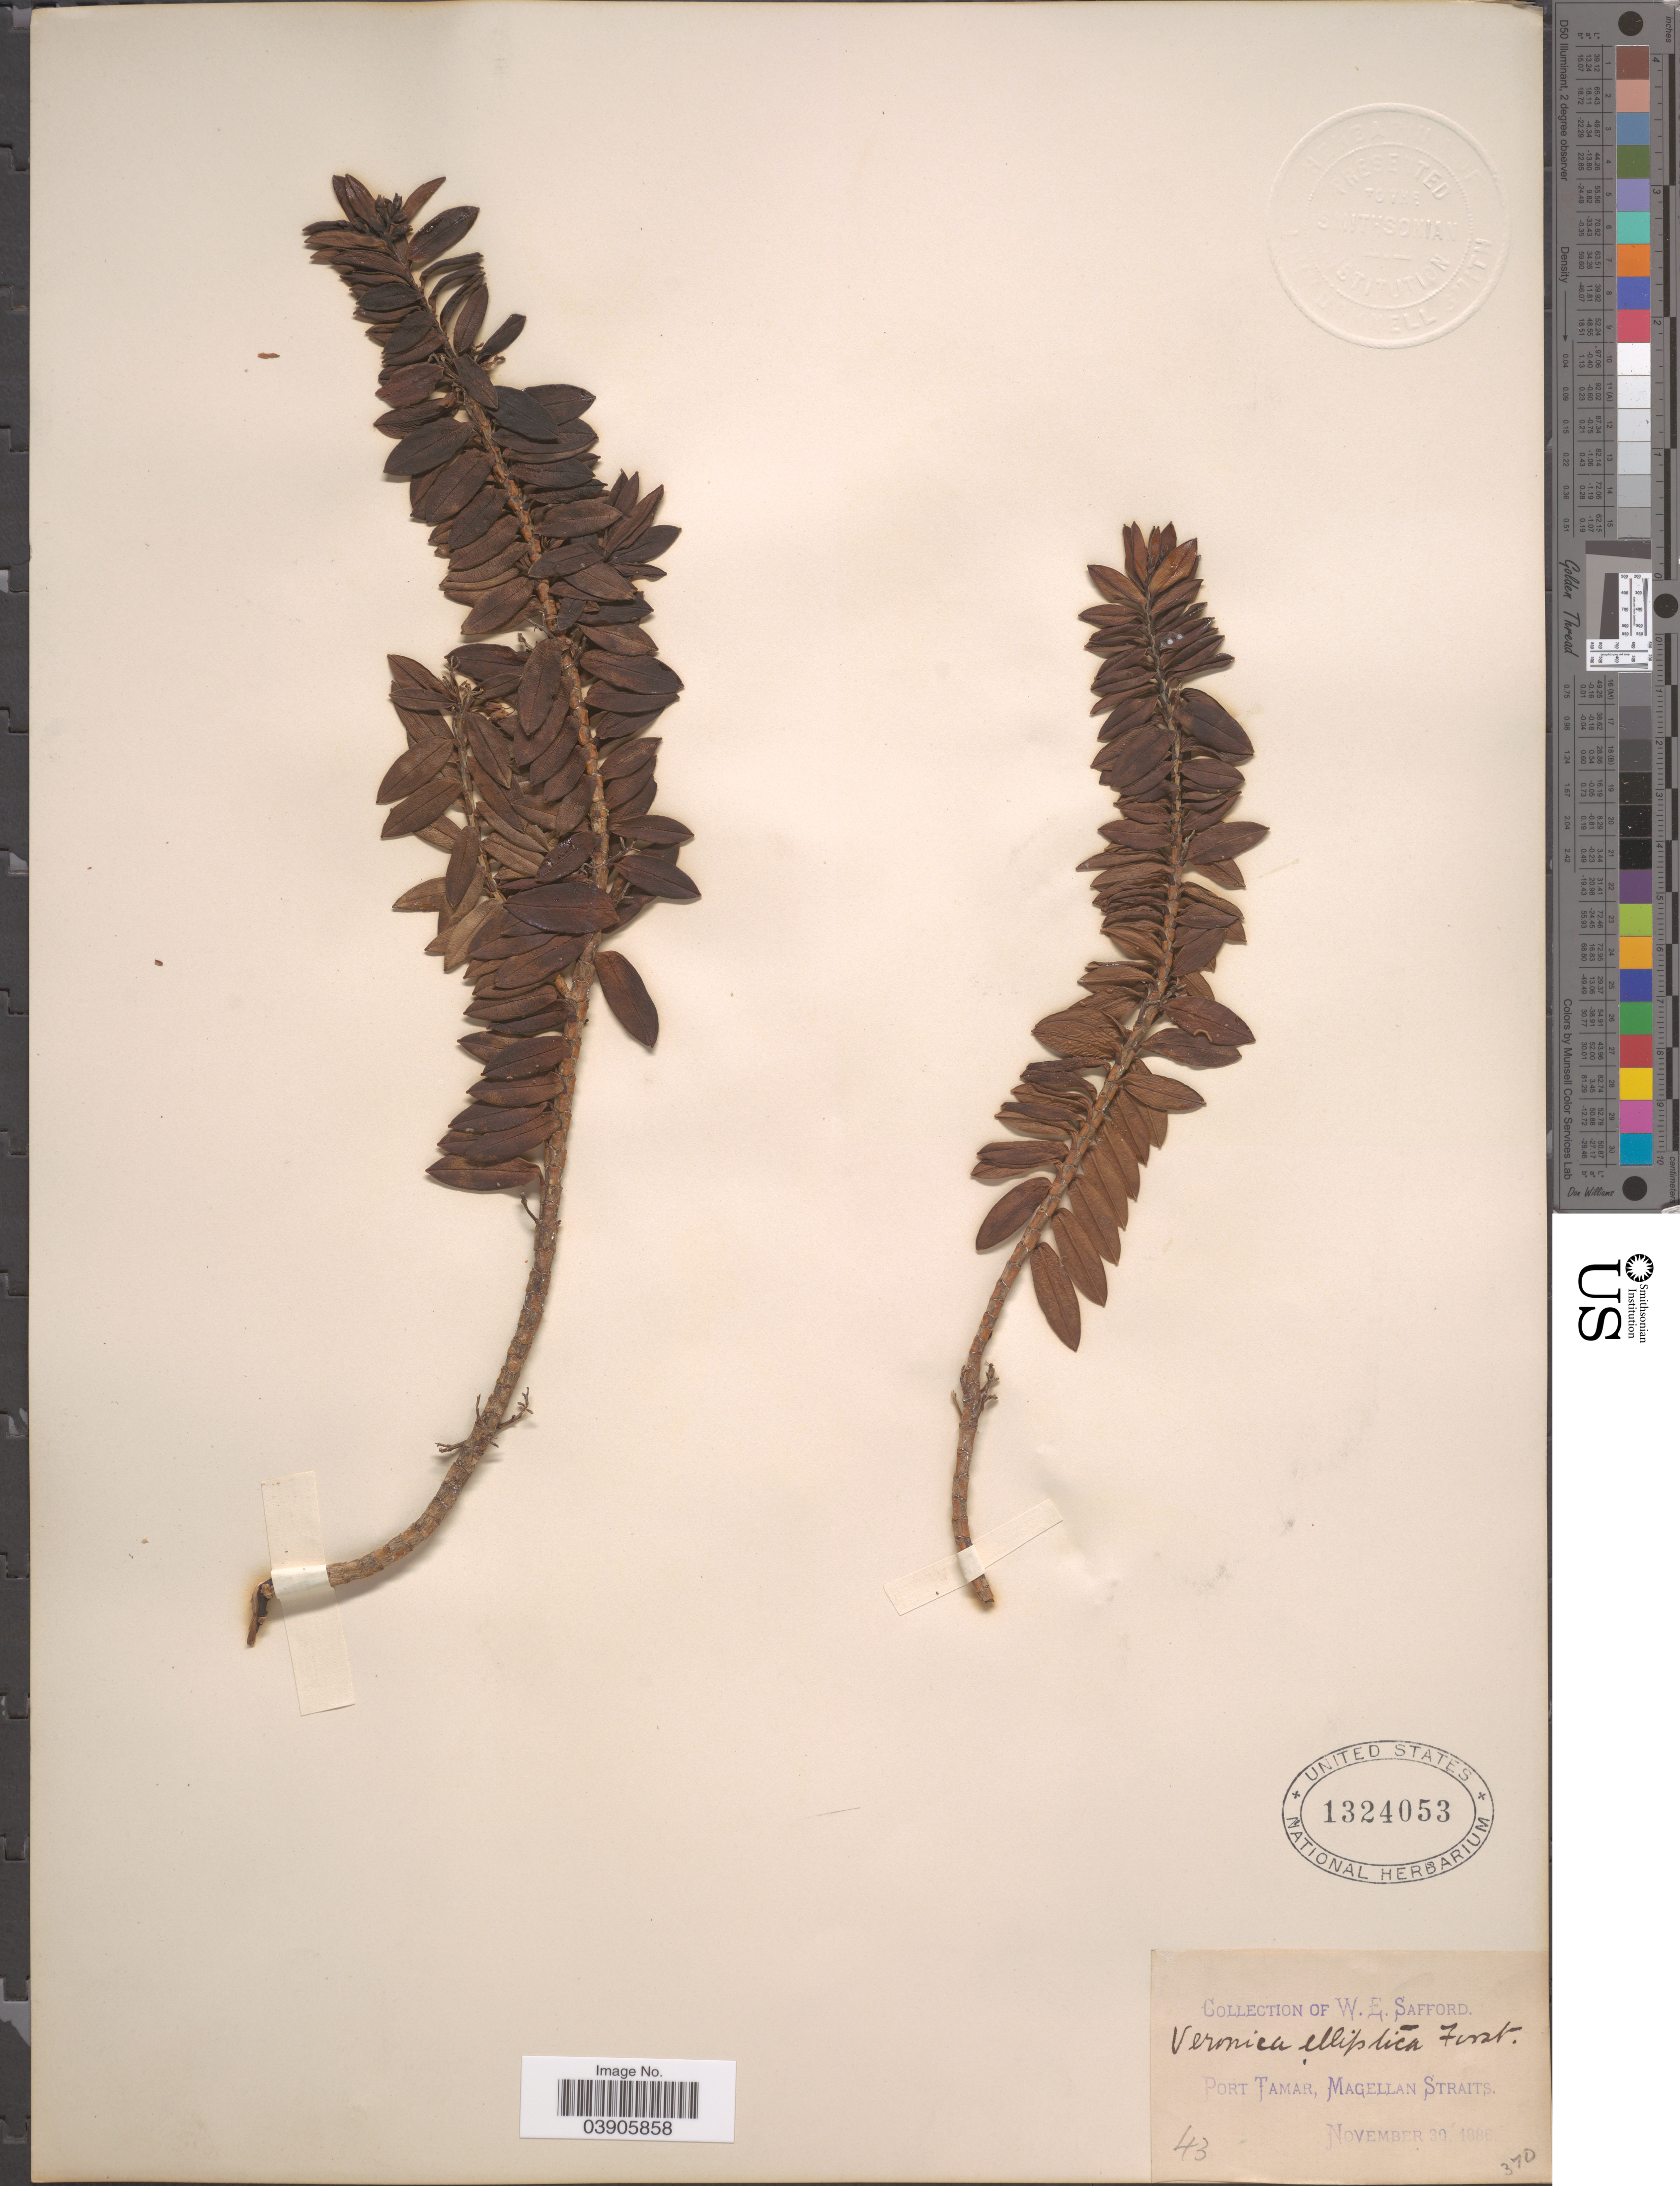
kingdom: Plantae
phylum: Tracheophyta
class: Magnoliopsida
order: Lamiales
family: Plantaginaceae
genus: Hebe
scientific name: Hebe elliptica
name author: (G. Forst.) Pennell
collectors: W. E. Safford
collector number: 43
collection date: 1886-11-30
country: Chile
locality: Port Tamar, Magellan Straits.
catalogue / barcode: US 1324053